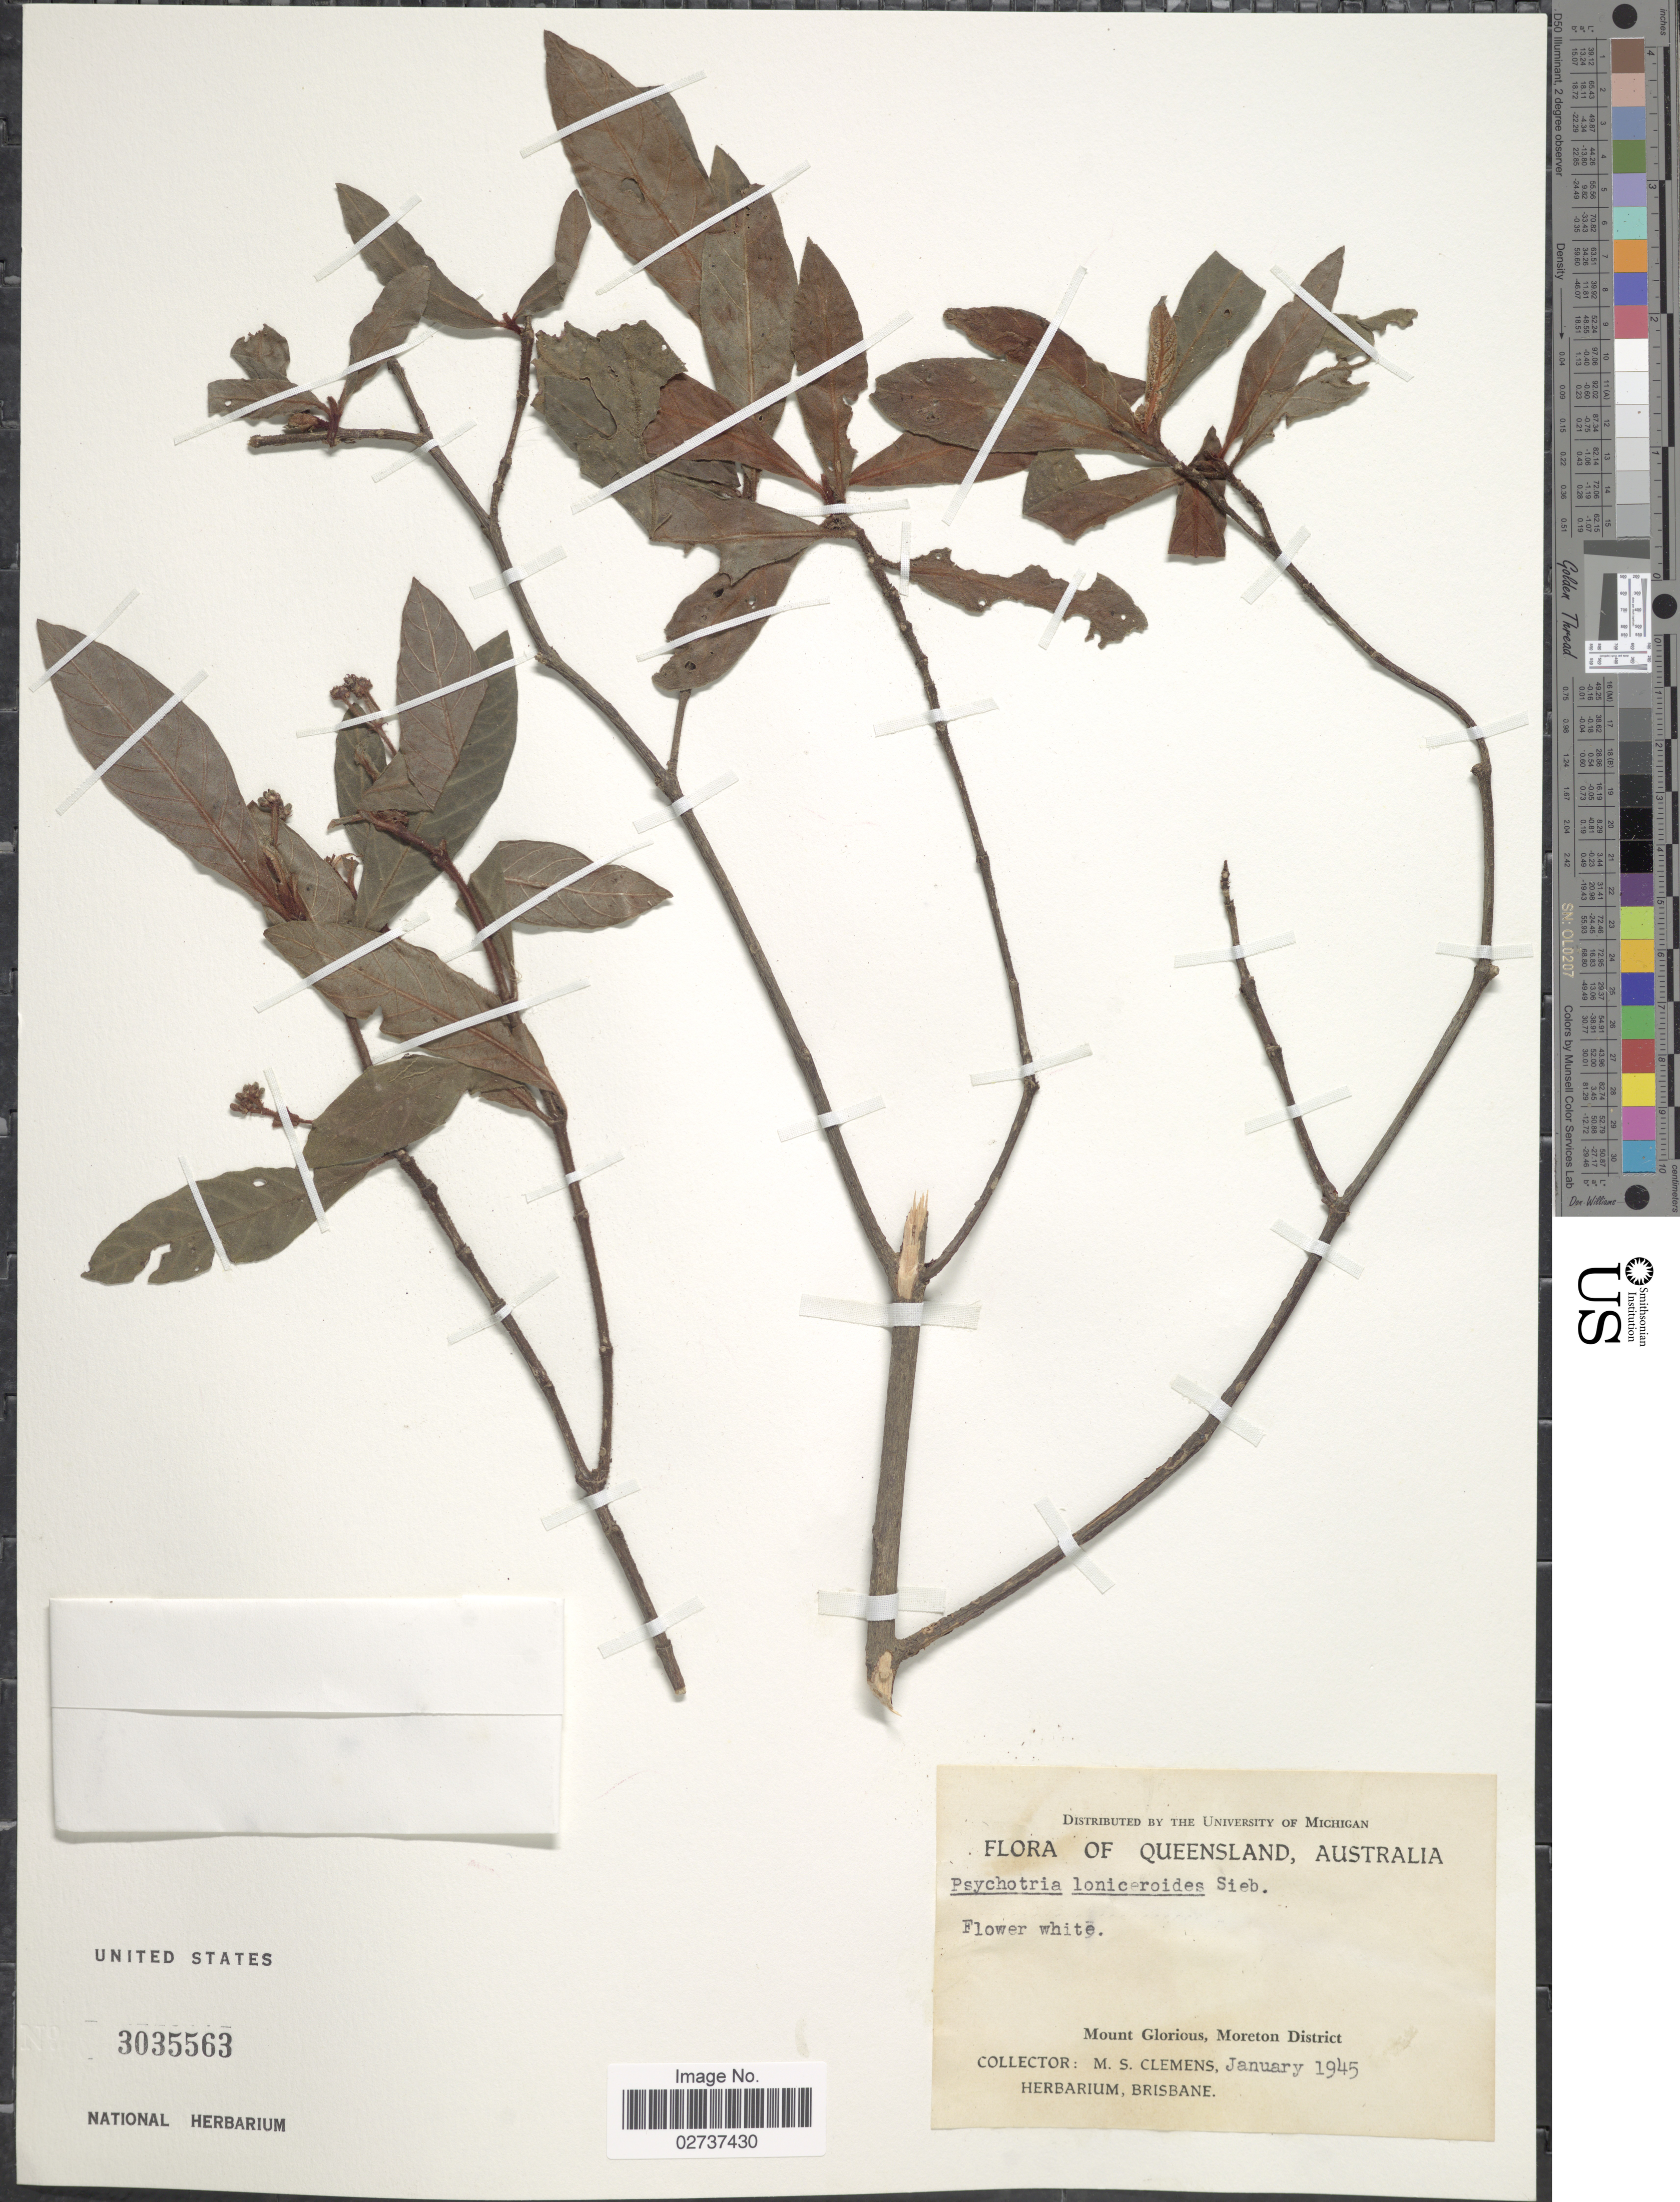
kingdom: Plantae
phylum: Tracheophyta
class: Magnoliopsida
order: Gentianales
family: Rubiaceae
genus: Psychotria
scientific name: Psychotria loniceroides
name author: Sieber ex DC.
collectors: M. S. Clemens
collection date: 1945-01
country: Australia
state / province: Queensland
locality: Mount Coolum, Moreton District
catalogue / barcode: US 3035563